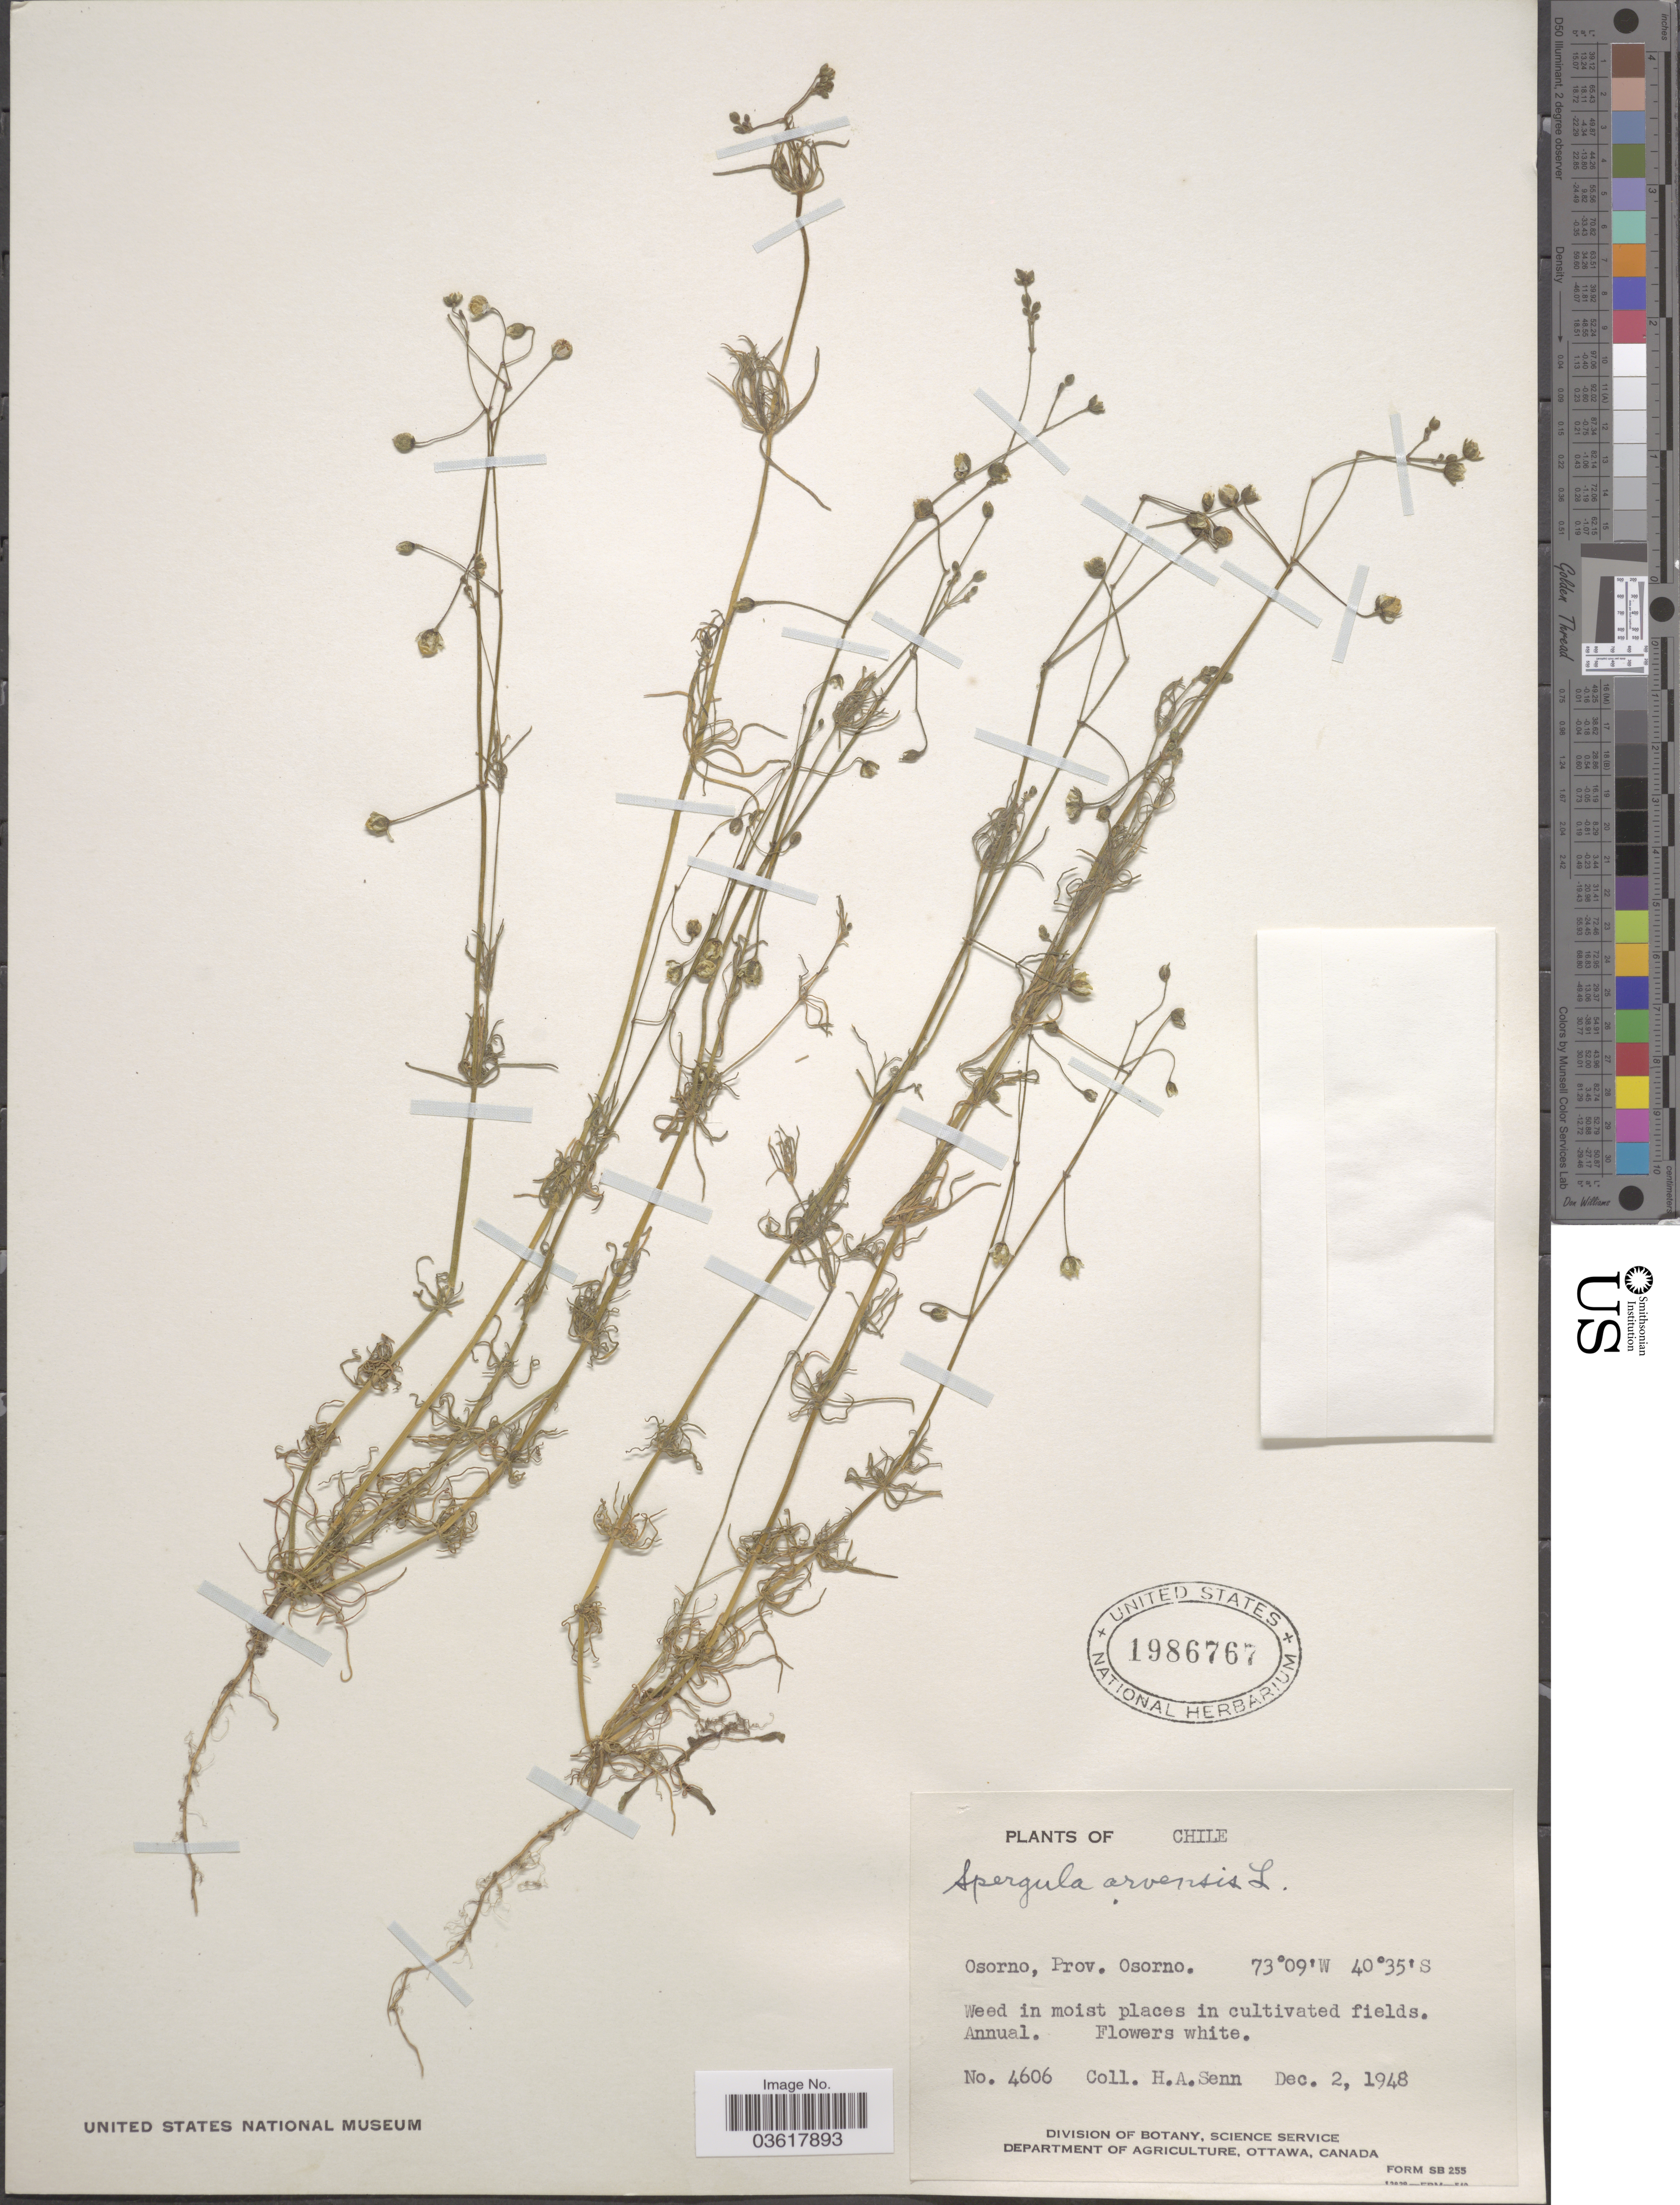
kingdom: Plantae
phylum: Tracheophyta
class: Magnoliopsida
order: Caryophyllales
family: Caryophyllaceae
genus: Spergula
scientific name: Spergula arvensis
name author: L.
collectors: H. Senn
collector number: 4606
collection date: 1948-12-02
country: Chile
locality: Osorno, Prov. Osorno.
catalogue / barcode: US 1986767